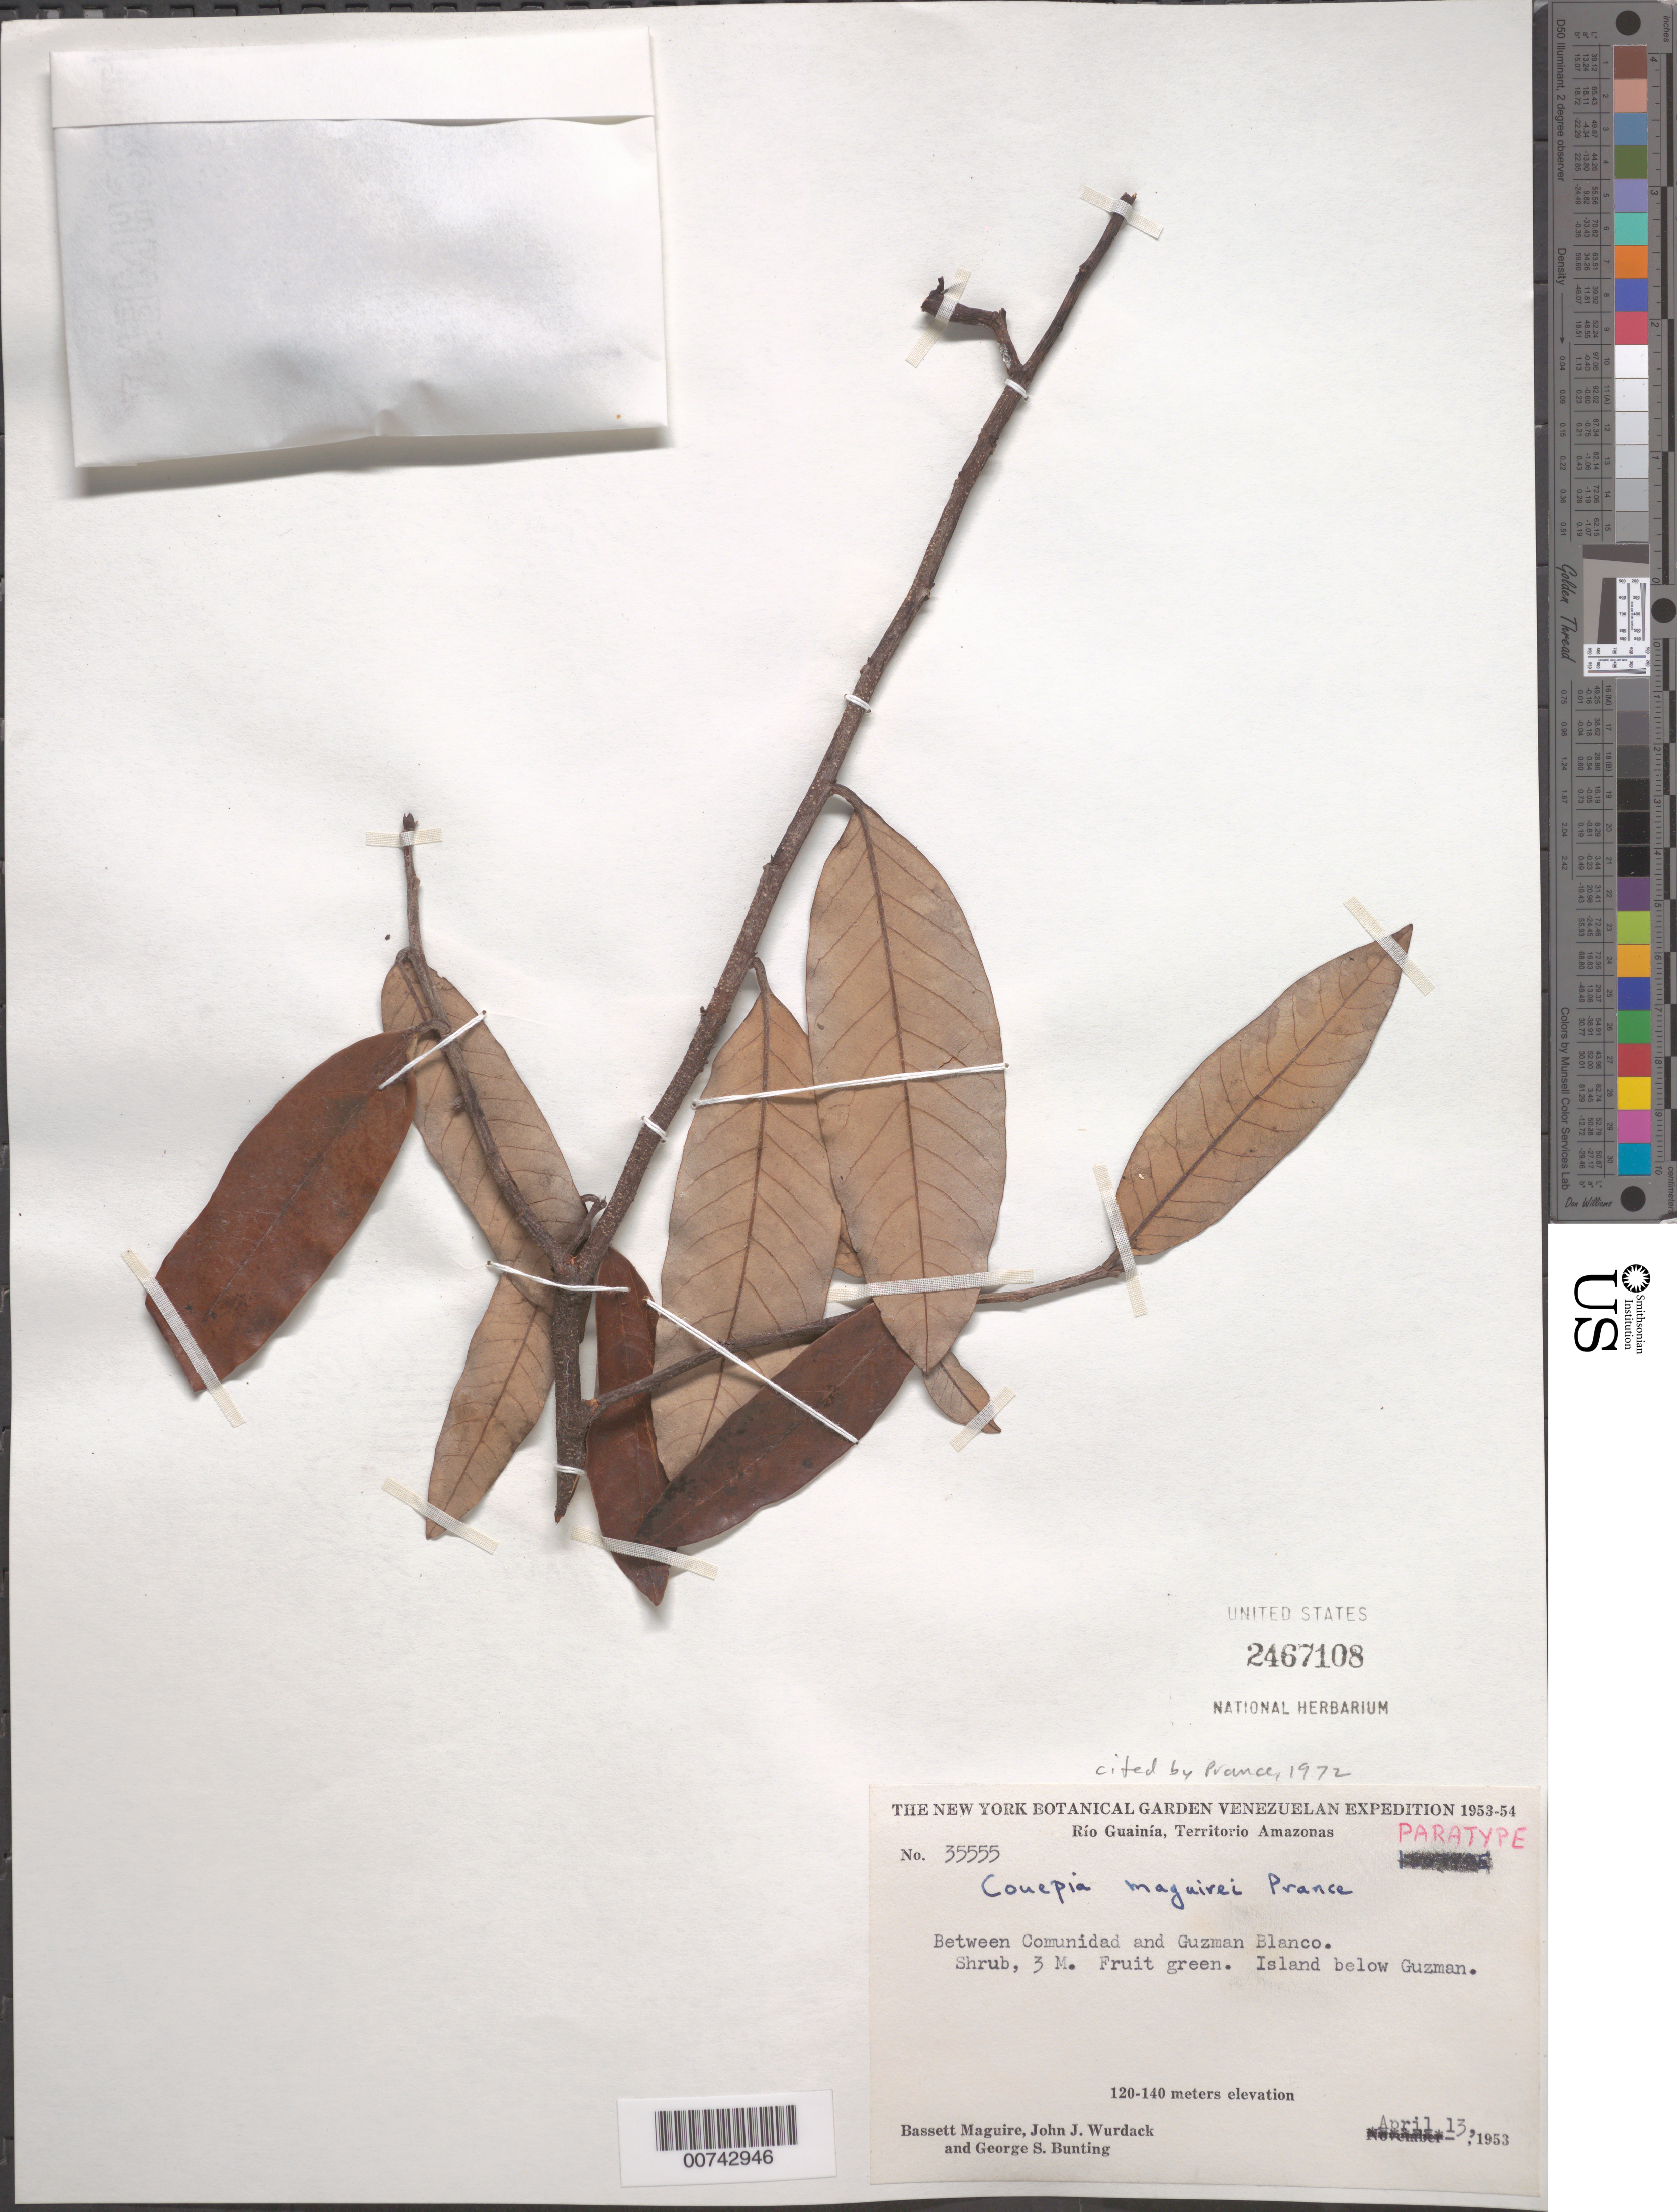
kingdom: Plantae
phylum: Tracheophyta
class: Magnoliopsida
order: Malpighiales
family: Chrysobalanaceae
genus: Couepia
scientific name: Couepia maguirei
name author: Prance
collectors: B. Maguire, J. J. Wurdack & G. S. Bunting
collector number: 35555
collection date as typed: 13-Apr-53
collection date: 1953-04-13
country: Venezuela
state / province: Amazonas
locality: Comunidad to Guzman Blanco, Island below Guzman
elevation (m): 120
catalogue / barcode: US 2467108